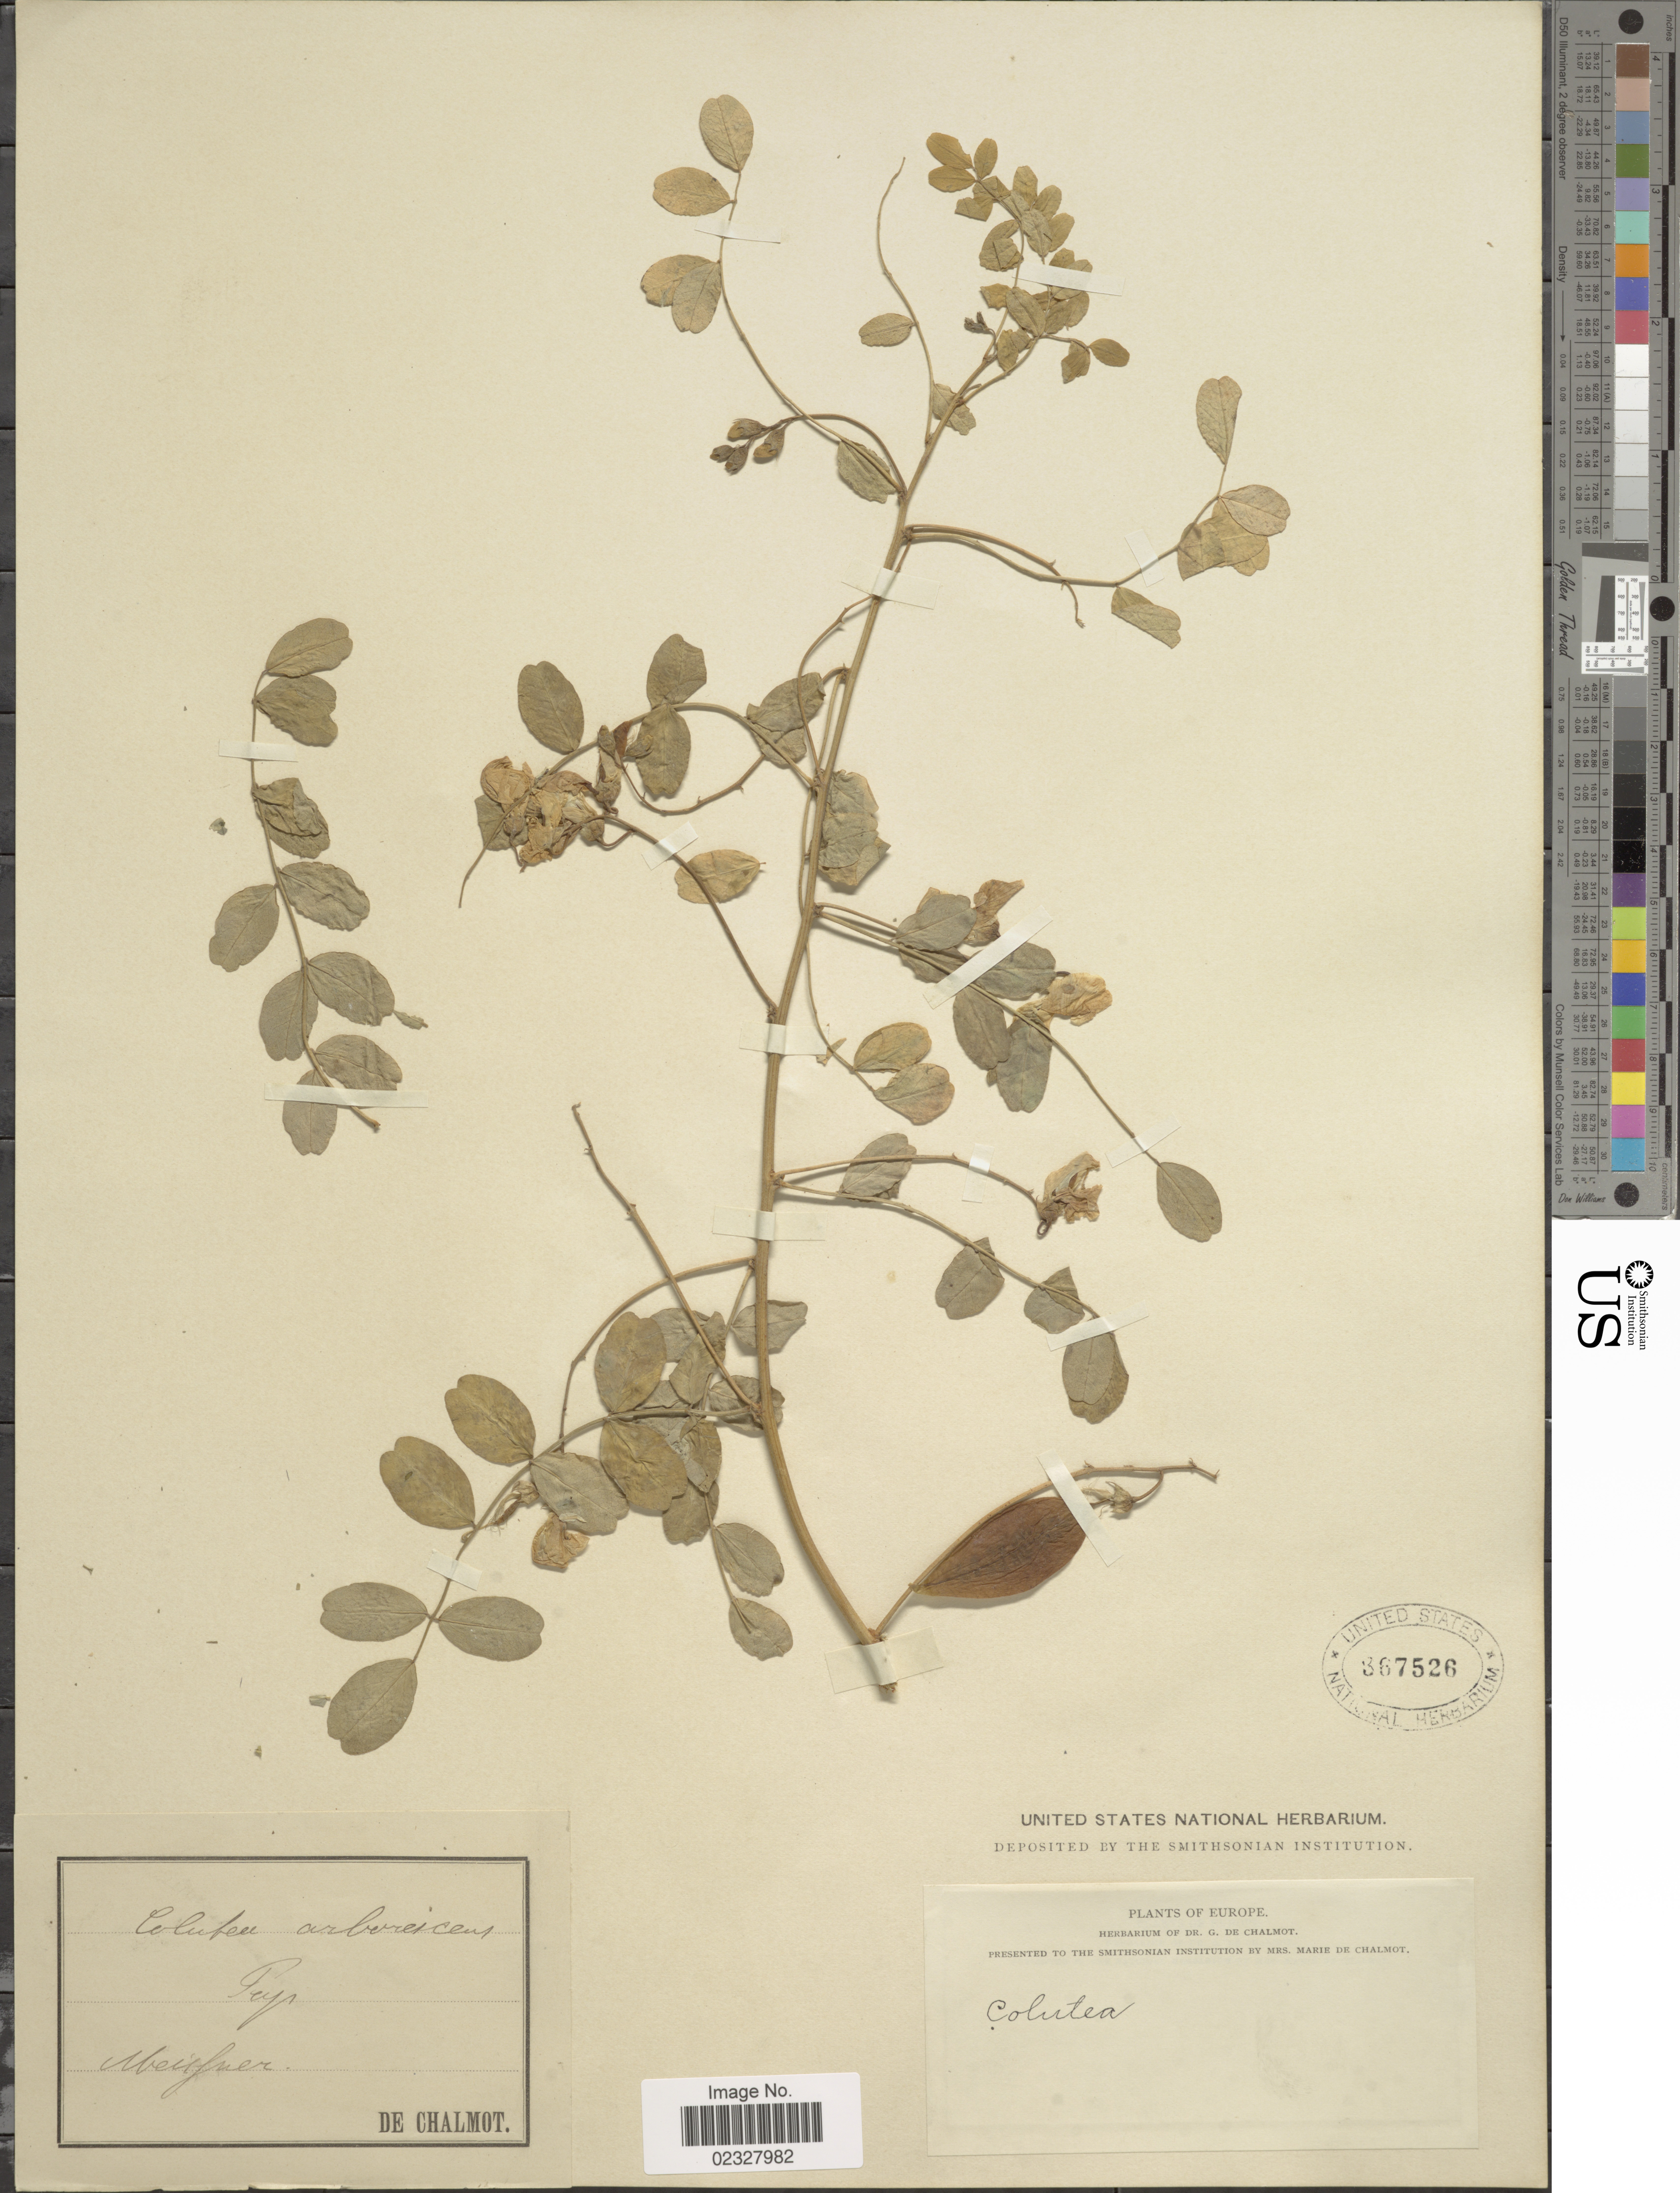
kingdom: Plantae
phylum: Tracheophyta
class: Magnoliopsida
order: Fabales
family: Fabaceae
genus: Colutea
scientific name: Colutea arborescens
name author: L.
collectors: G. de Chalmot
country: Germany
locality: Meissner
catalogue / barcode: US 367526